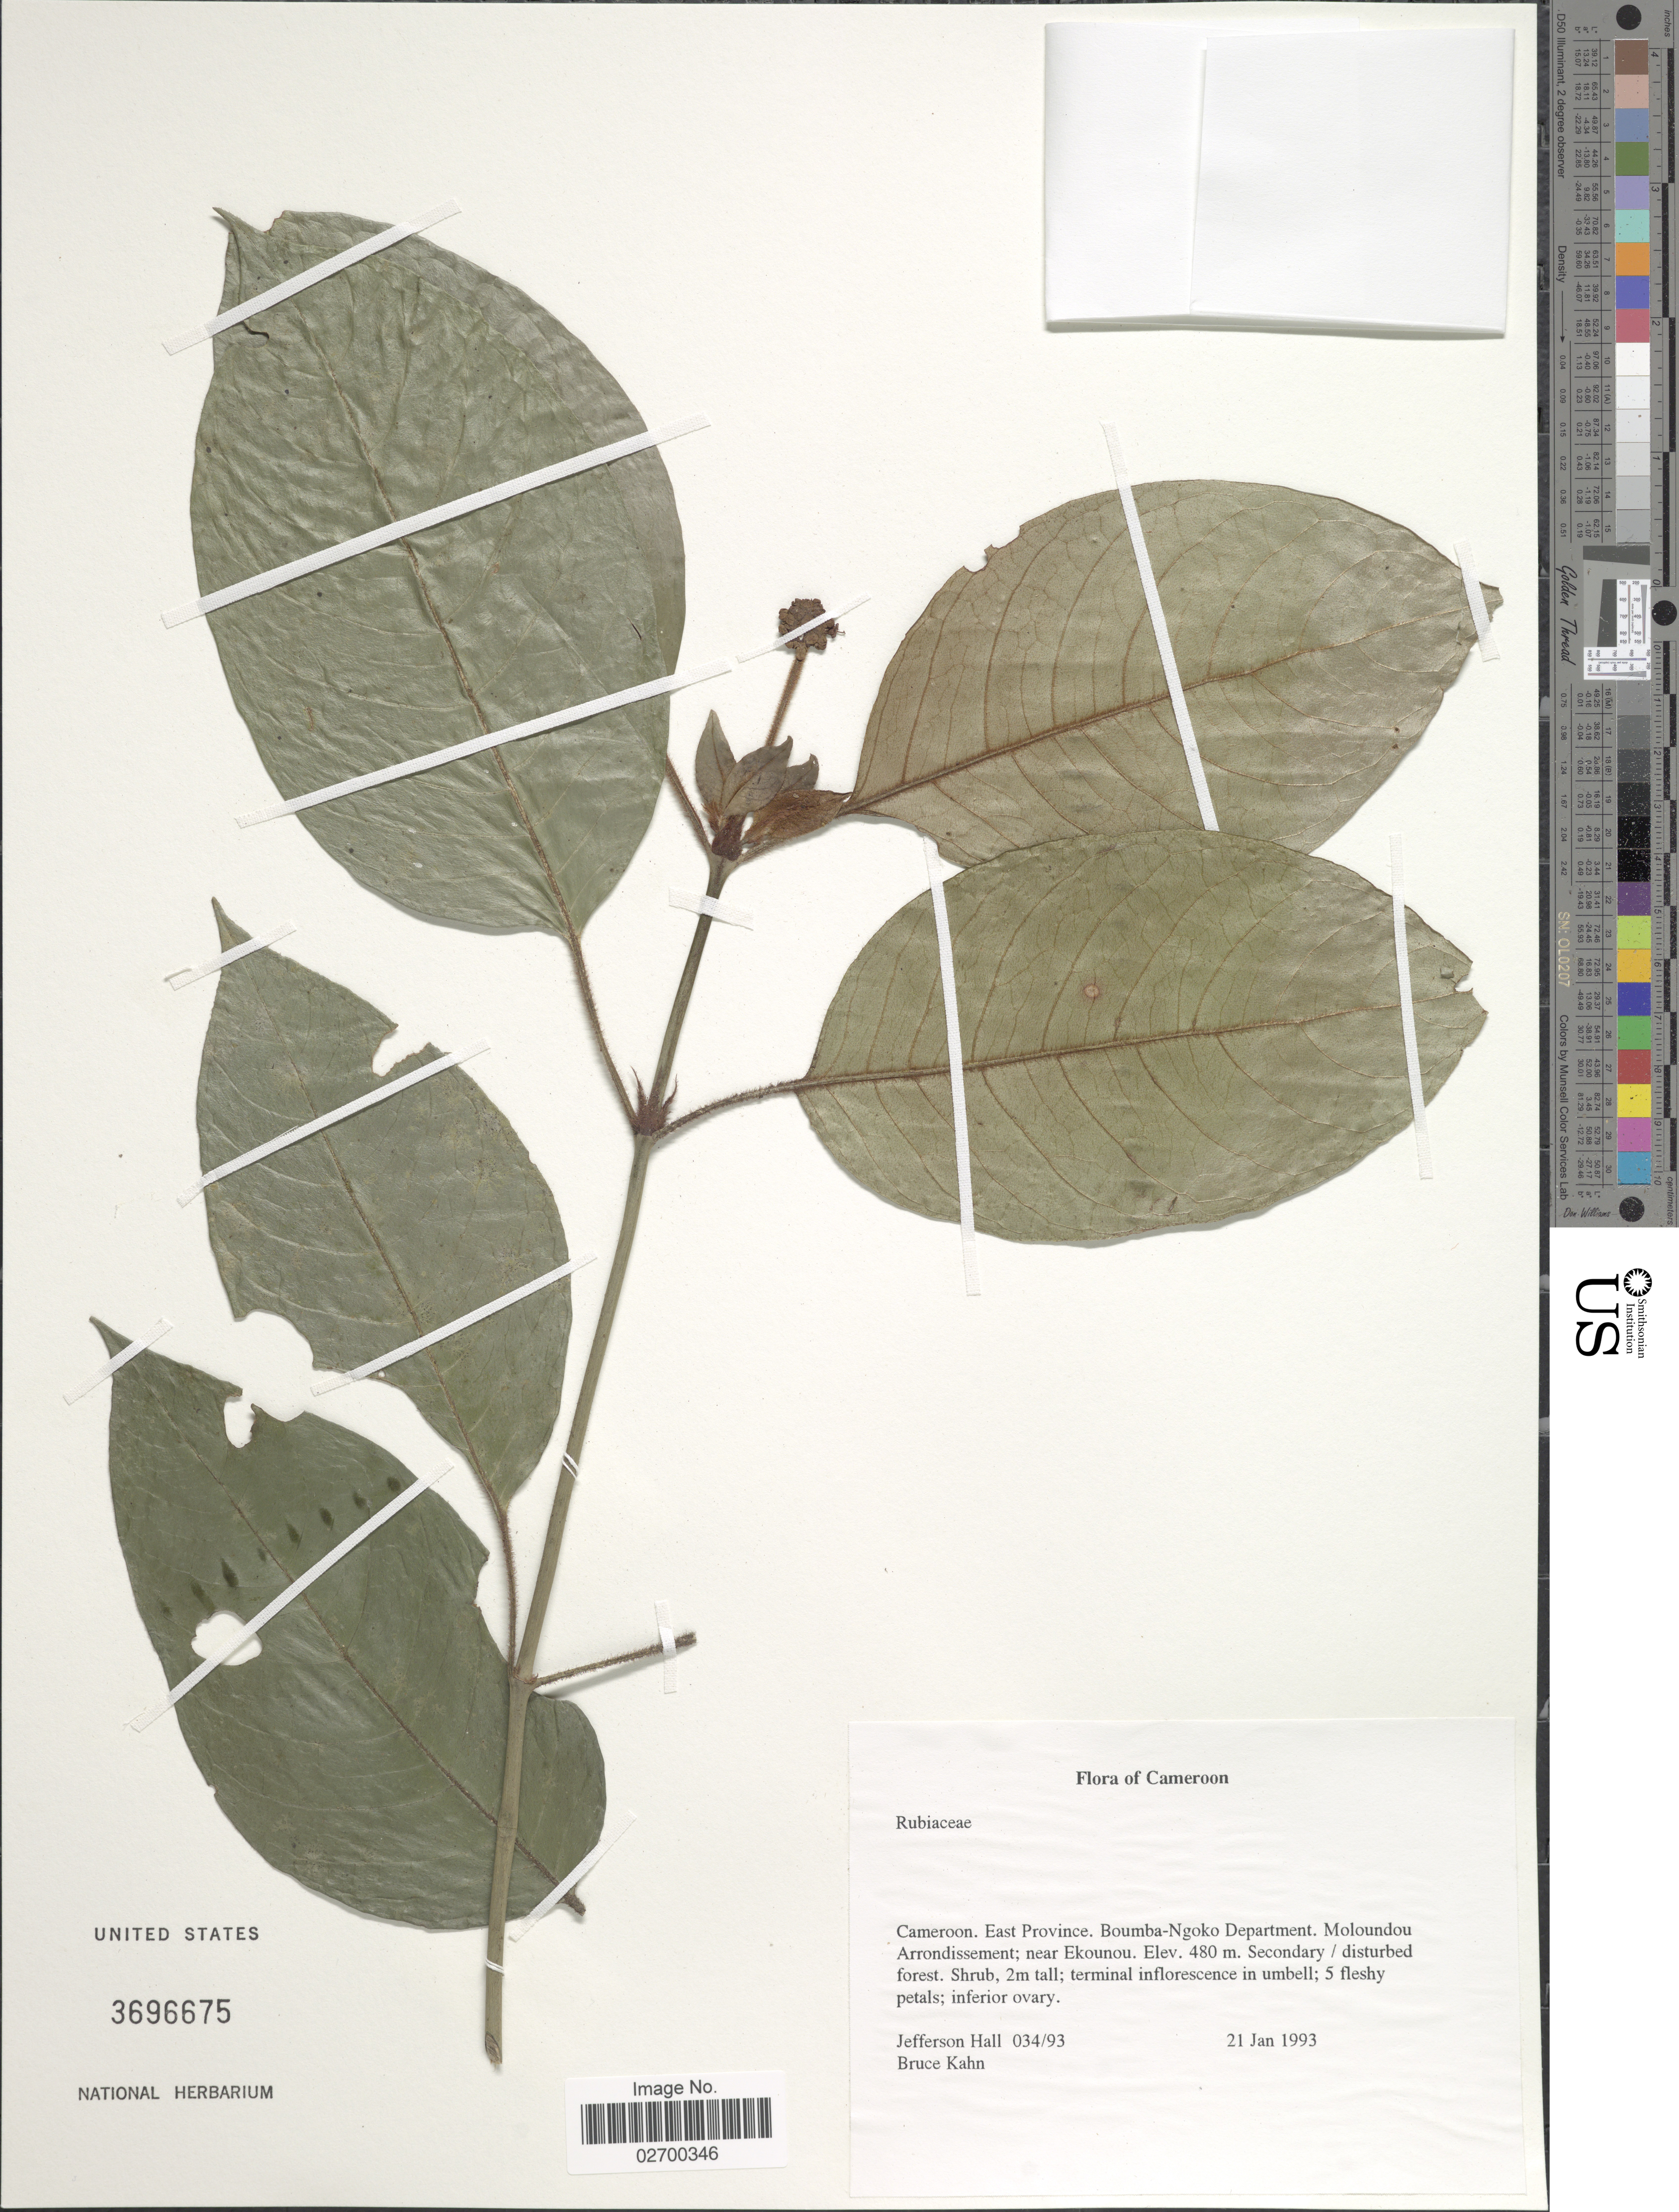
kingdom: Plantae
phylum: Tracheophyta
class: Magnoliopsida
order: Gentianales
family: Rubiaceae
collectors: J. Hall & B. Kahn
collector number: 034/93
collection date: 1993-01-21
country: Cameroon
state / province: Est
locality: East Province. Boumba-Ngoko Department. Moloundou Arrondissement; near Ekounou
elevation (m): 480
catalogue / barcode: US 3696675